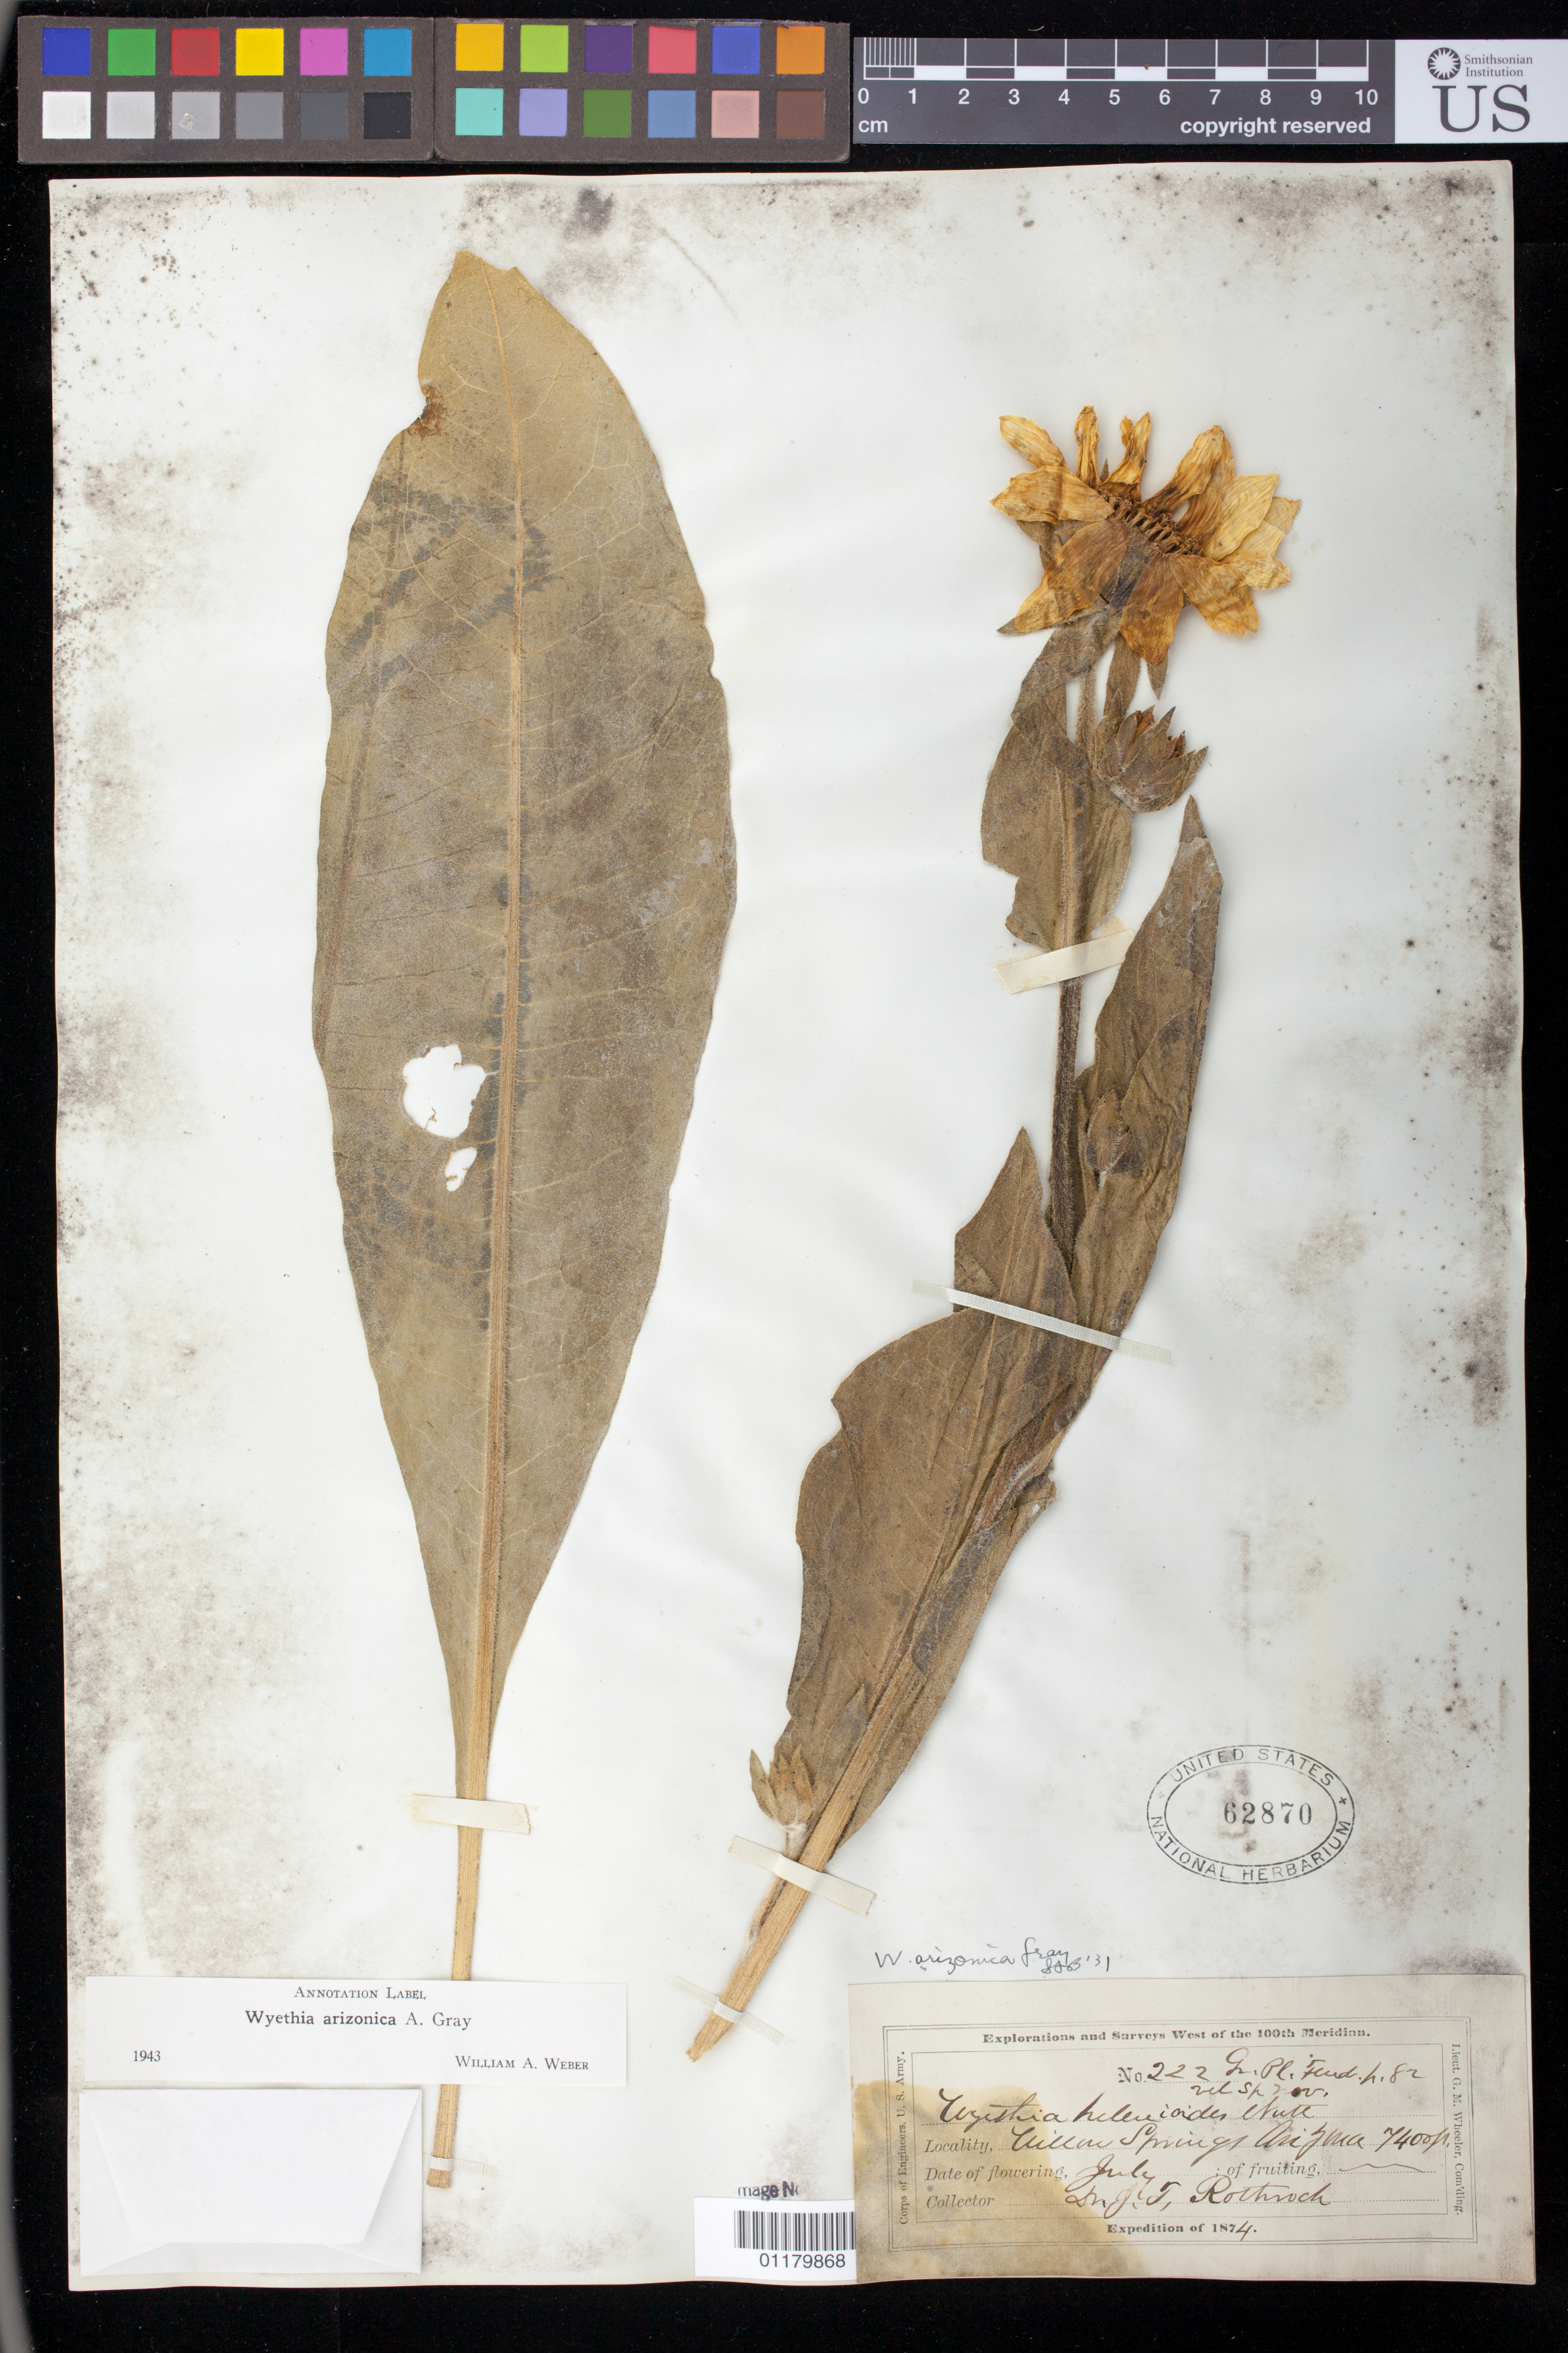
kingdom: Plantae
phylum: Tracheophyta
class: Magnoliopsida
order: Asterales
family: Asteraceae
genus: Wyethia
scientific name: Wyethia arizonica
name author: A. Gray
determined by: Weber, W. A.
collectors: J. T. Rothrock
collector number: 222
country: United States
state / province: Arizona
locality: Willow Springs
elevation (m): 2256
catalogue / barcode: US 62870